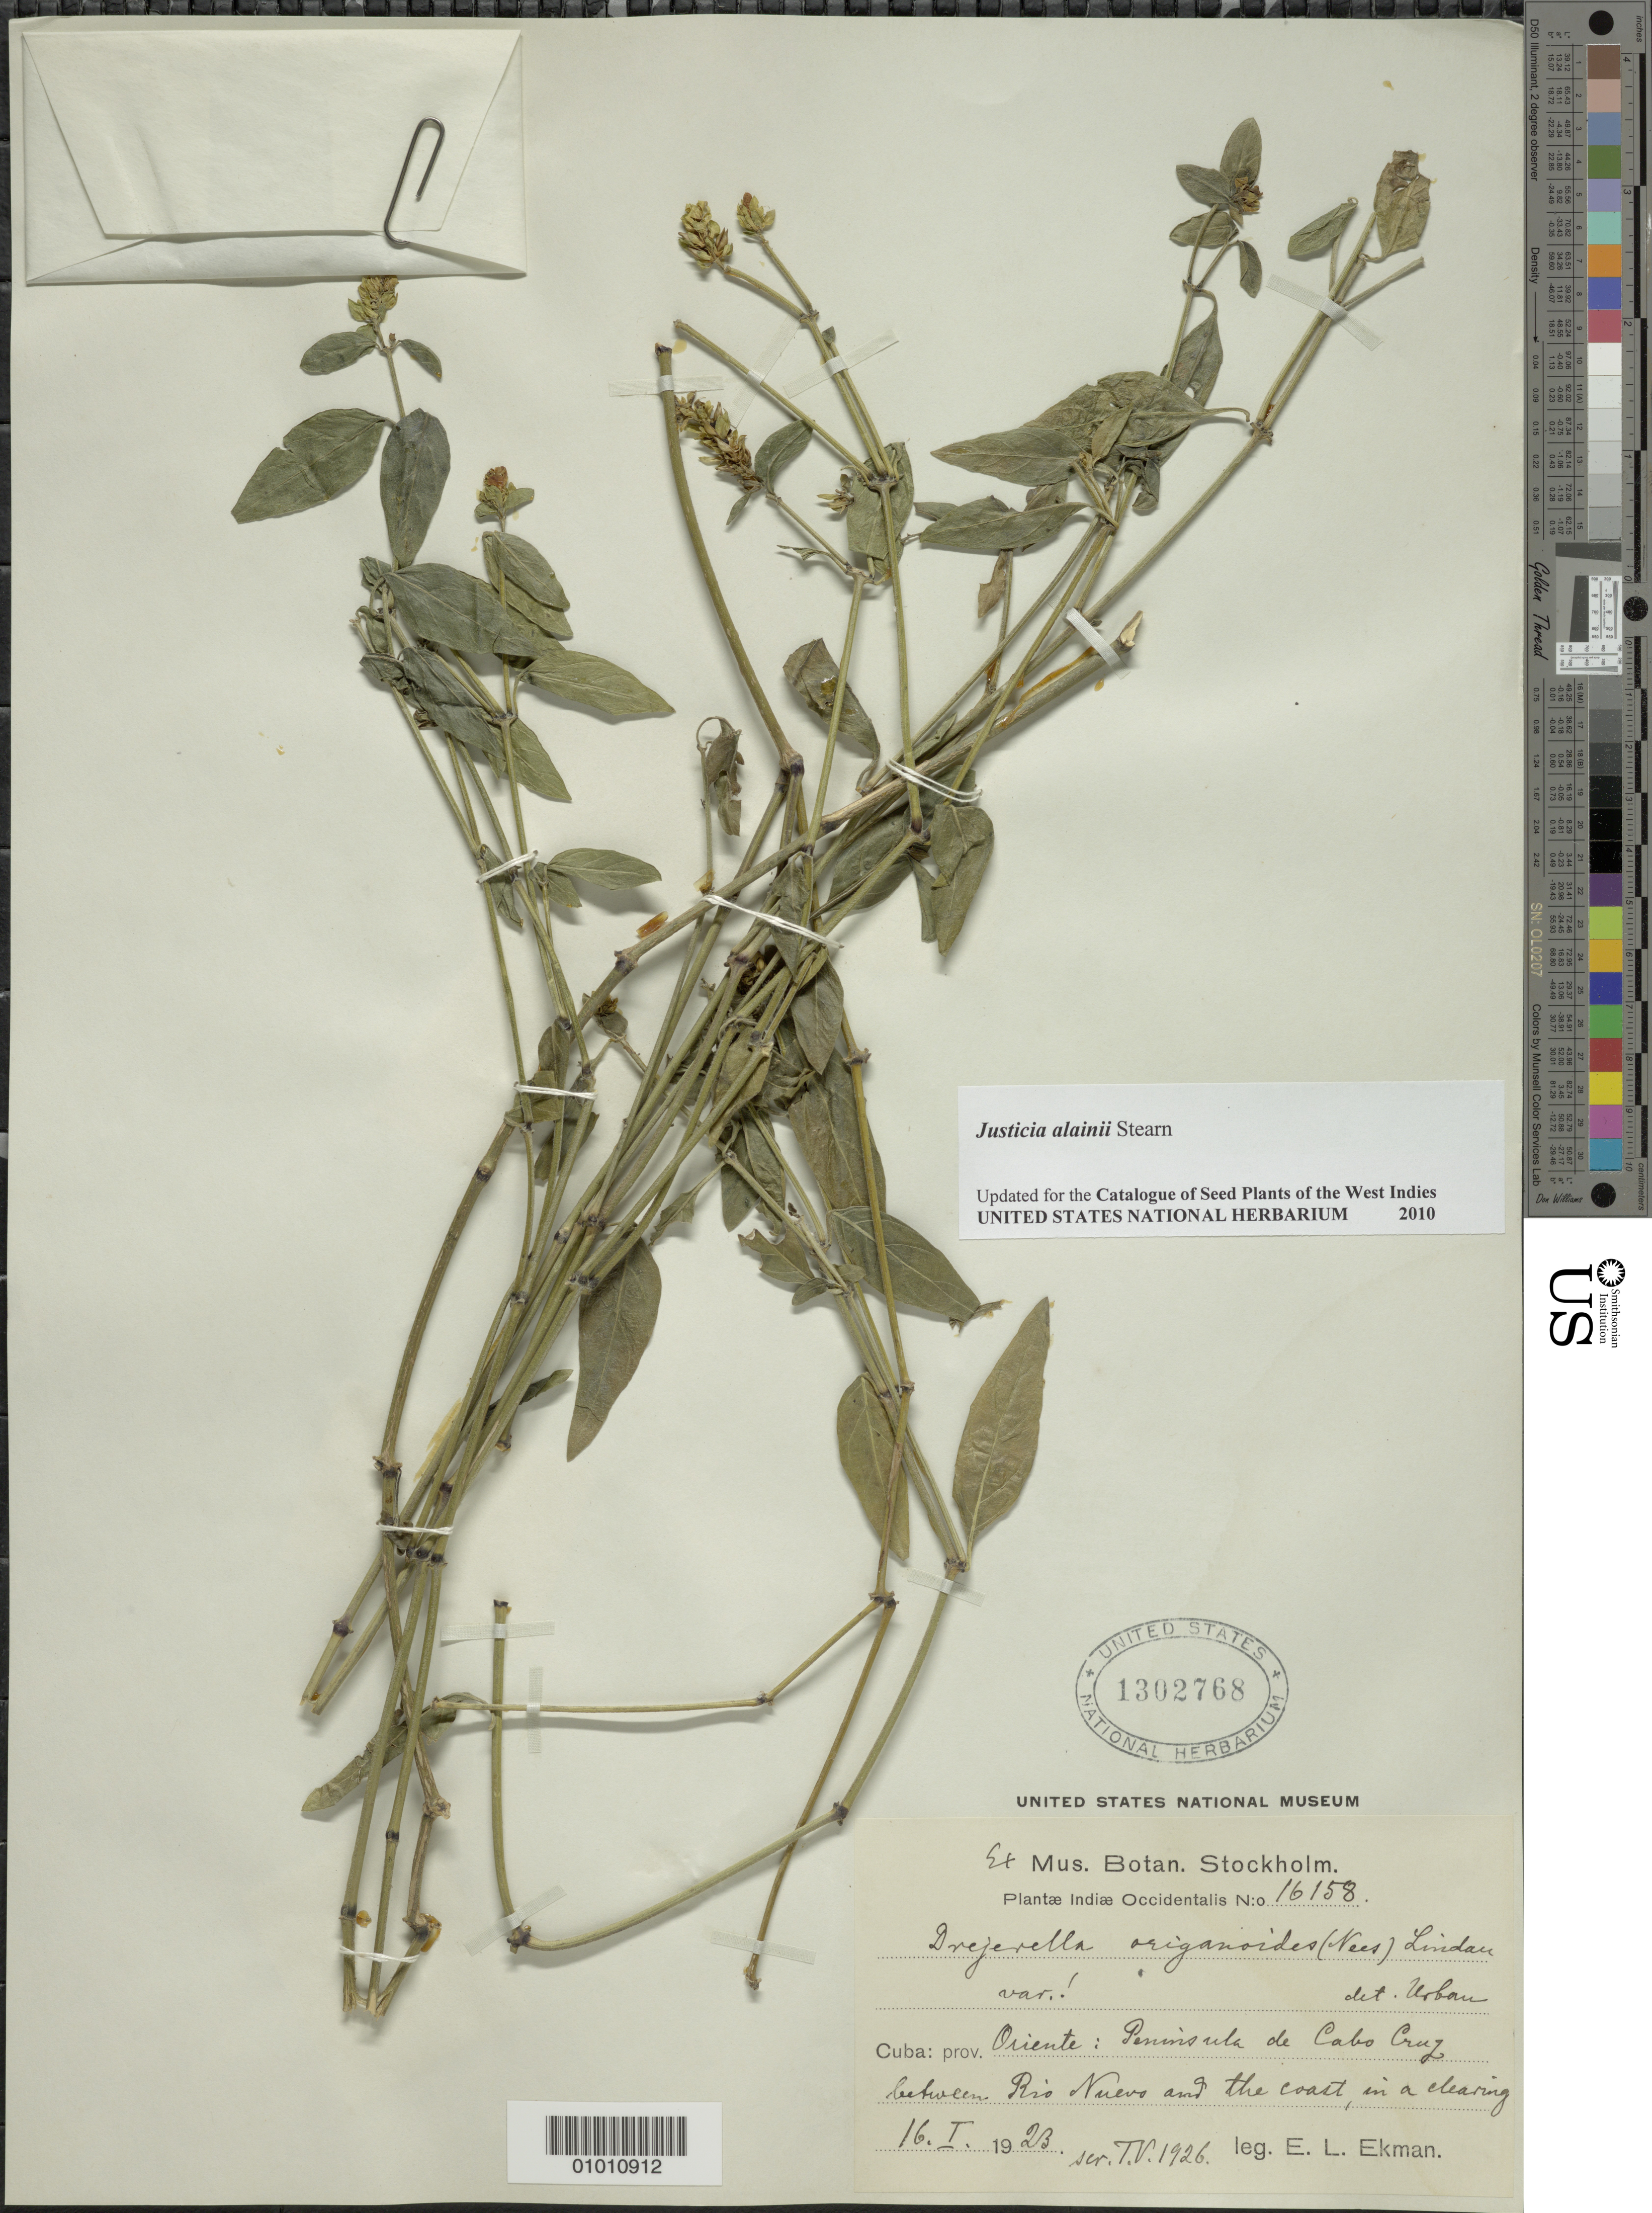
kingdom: Plantae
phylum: Tracheophyta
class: Magnoliopsida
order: Lamiales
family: Acanthaceae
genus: Justicia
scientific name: Justicia alainii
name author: Stearn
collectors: E. L. Ekman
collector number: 16158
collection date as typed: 16 Jan 1923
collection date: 1923-01-16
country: Cuba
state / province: Oriente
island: Cuba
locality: Peninsula de Cabo Cruz, between Río Nuevo and the coast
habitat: In a clearing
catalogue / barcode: US 1302768